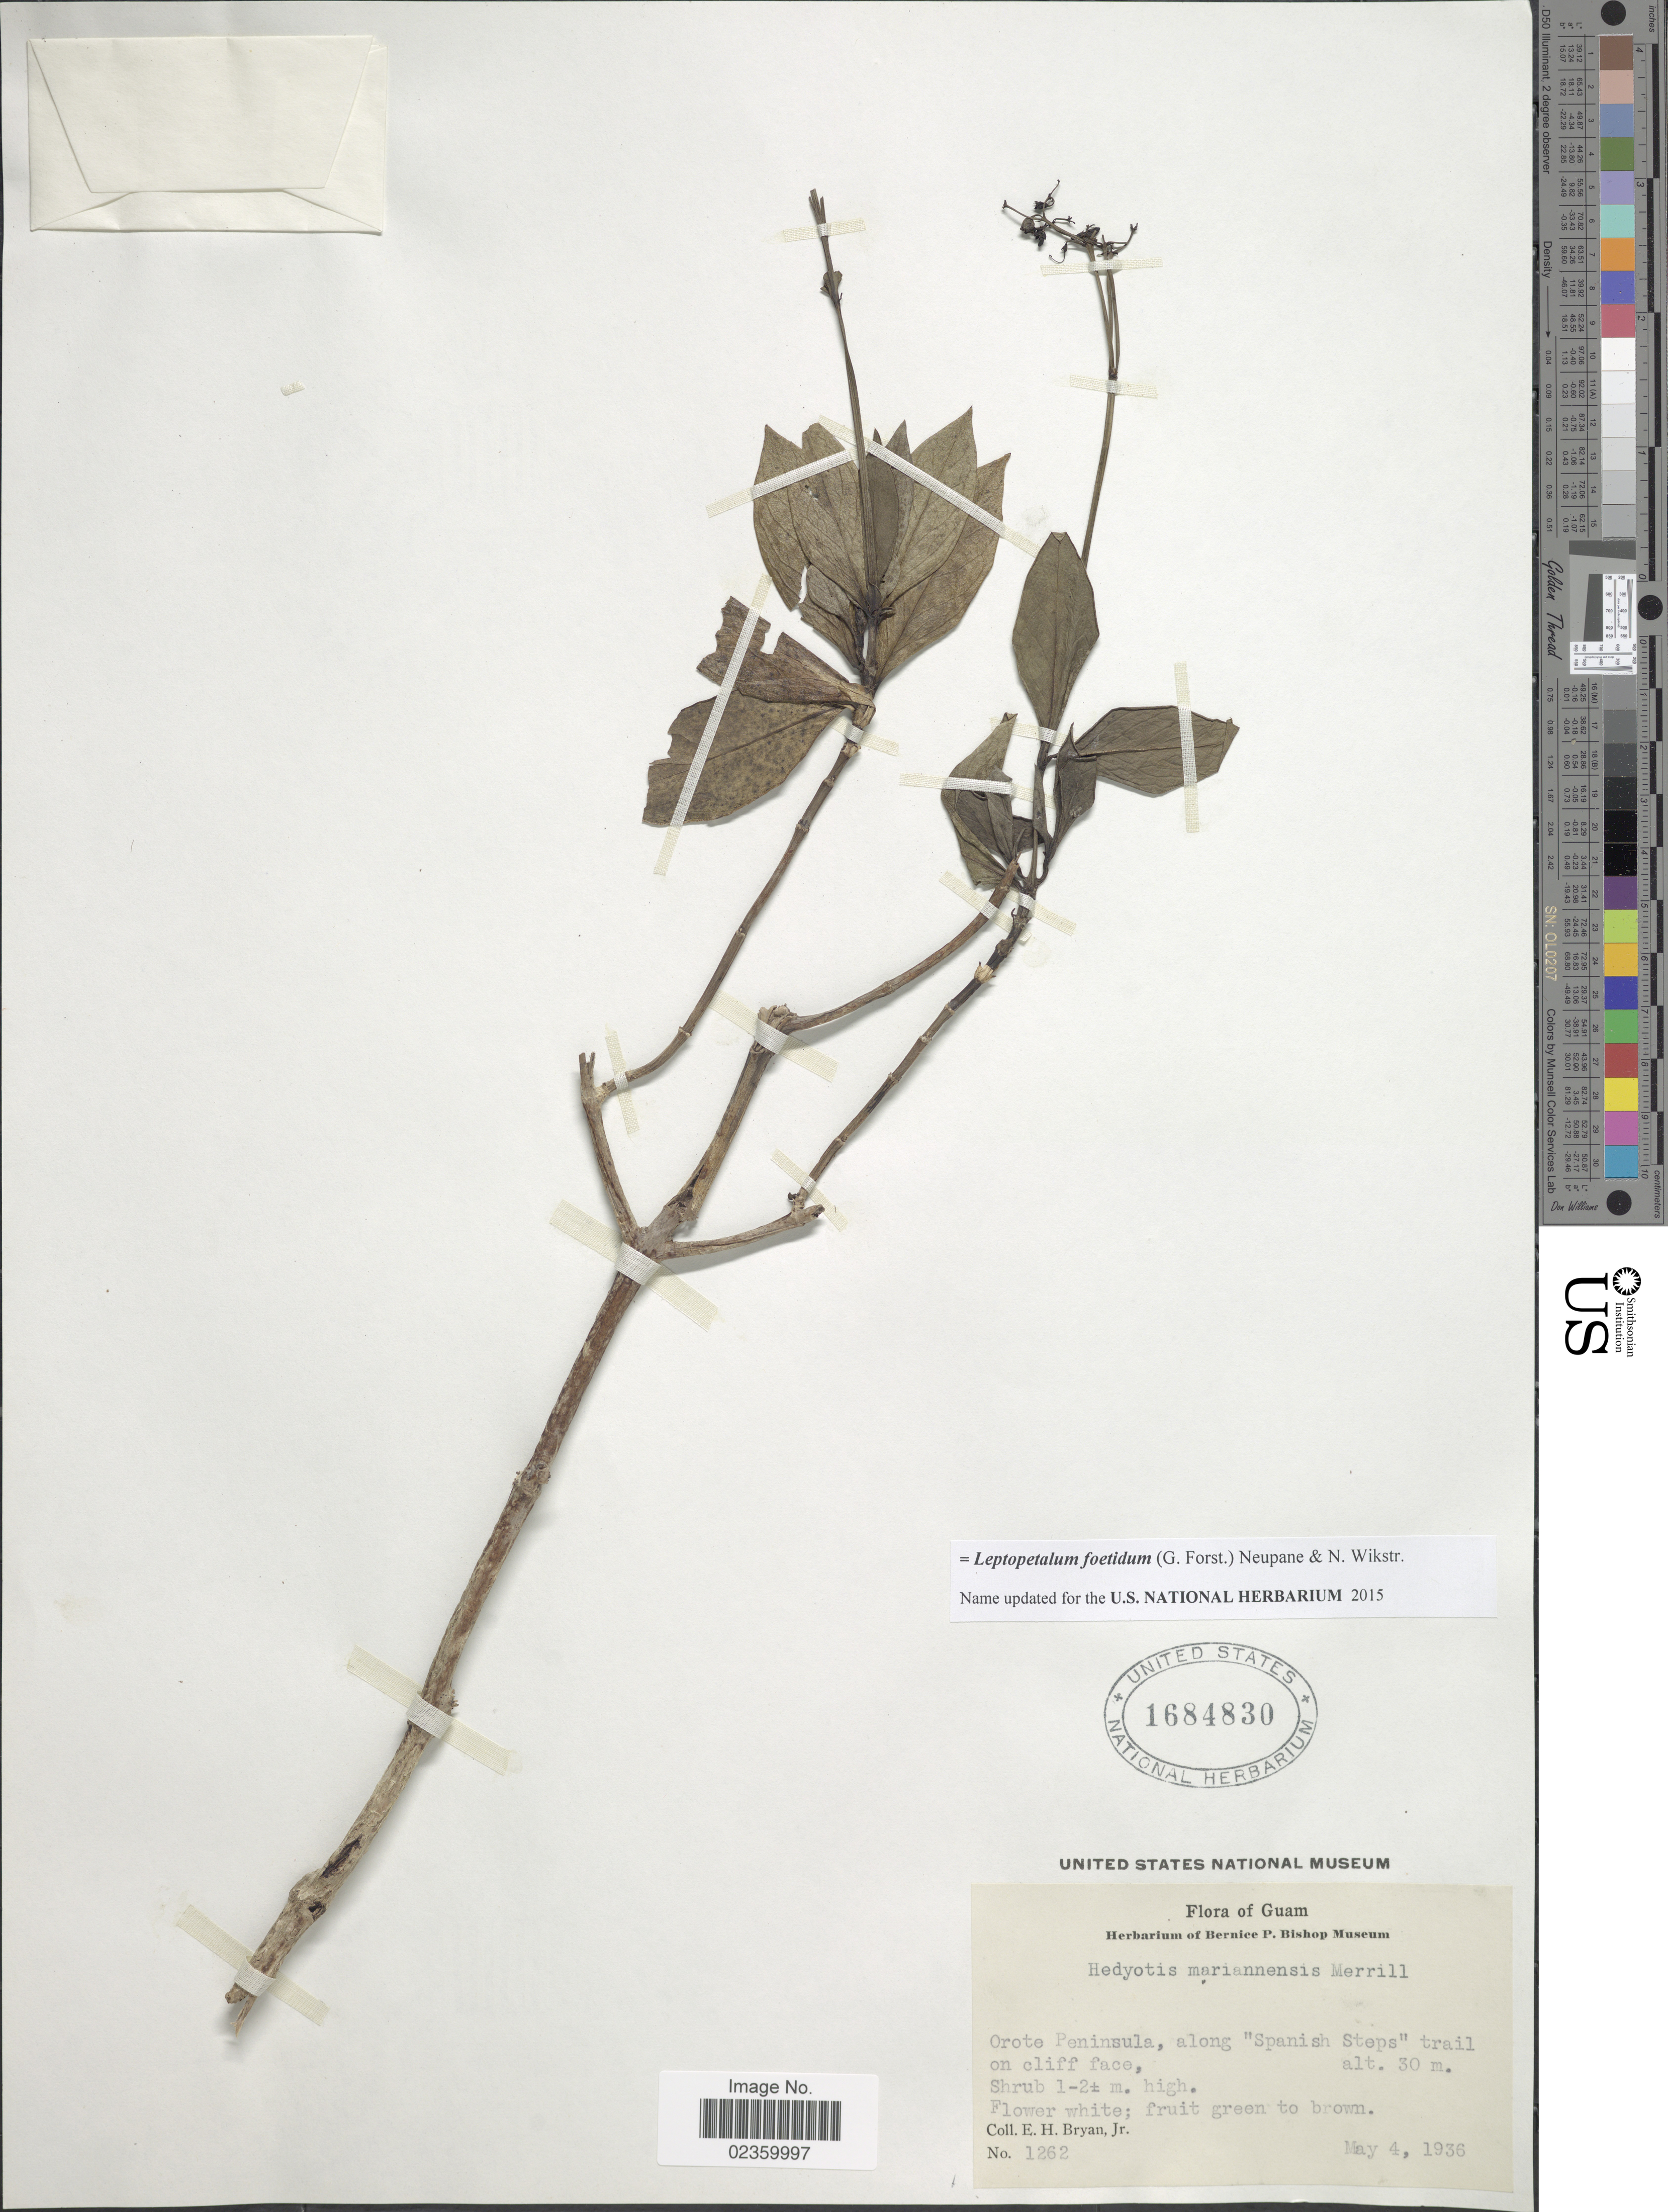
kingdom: Plantae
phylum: Tracheophyta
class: Magnoliopsida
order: Gentianales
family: Rubiaceae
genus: Leptopetalum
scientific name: Leptopetalum foetidum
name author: (G. Forst.) Neupane & N. Wikstr.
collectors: E. Bryan Jr.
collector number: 1262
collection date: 1936-05-04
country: Guam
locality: Orote Peninsula, along "Spanish Steps"trail on cliff face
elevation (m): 30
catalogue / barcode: US 1684830